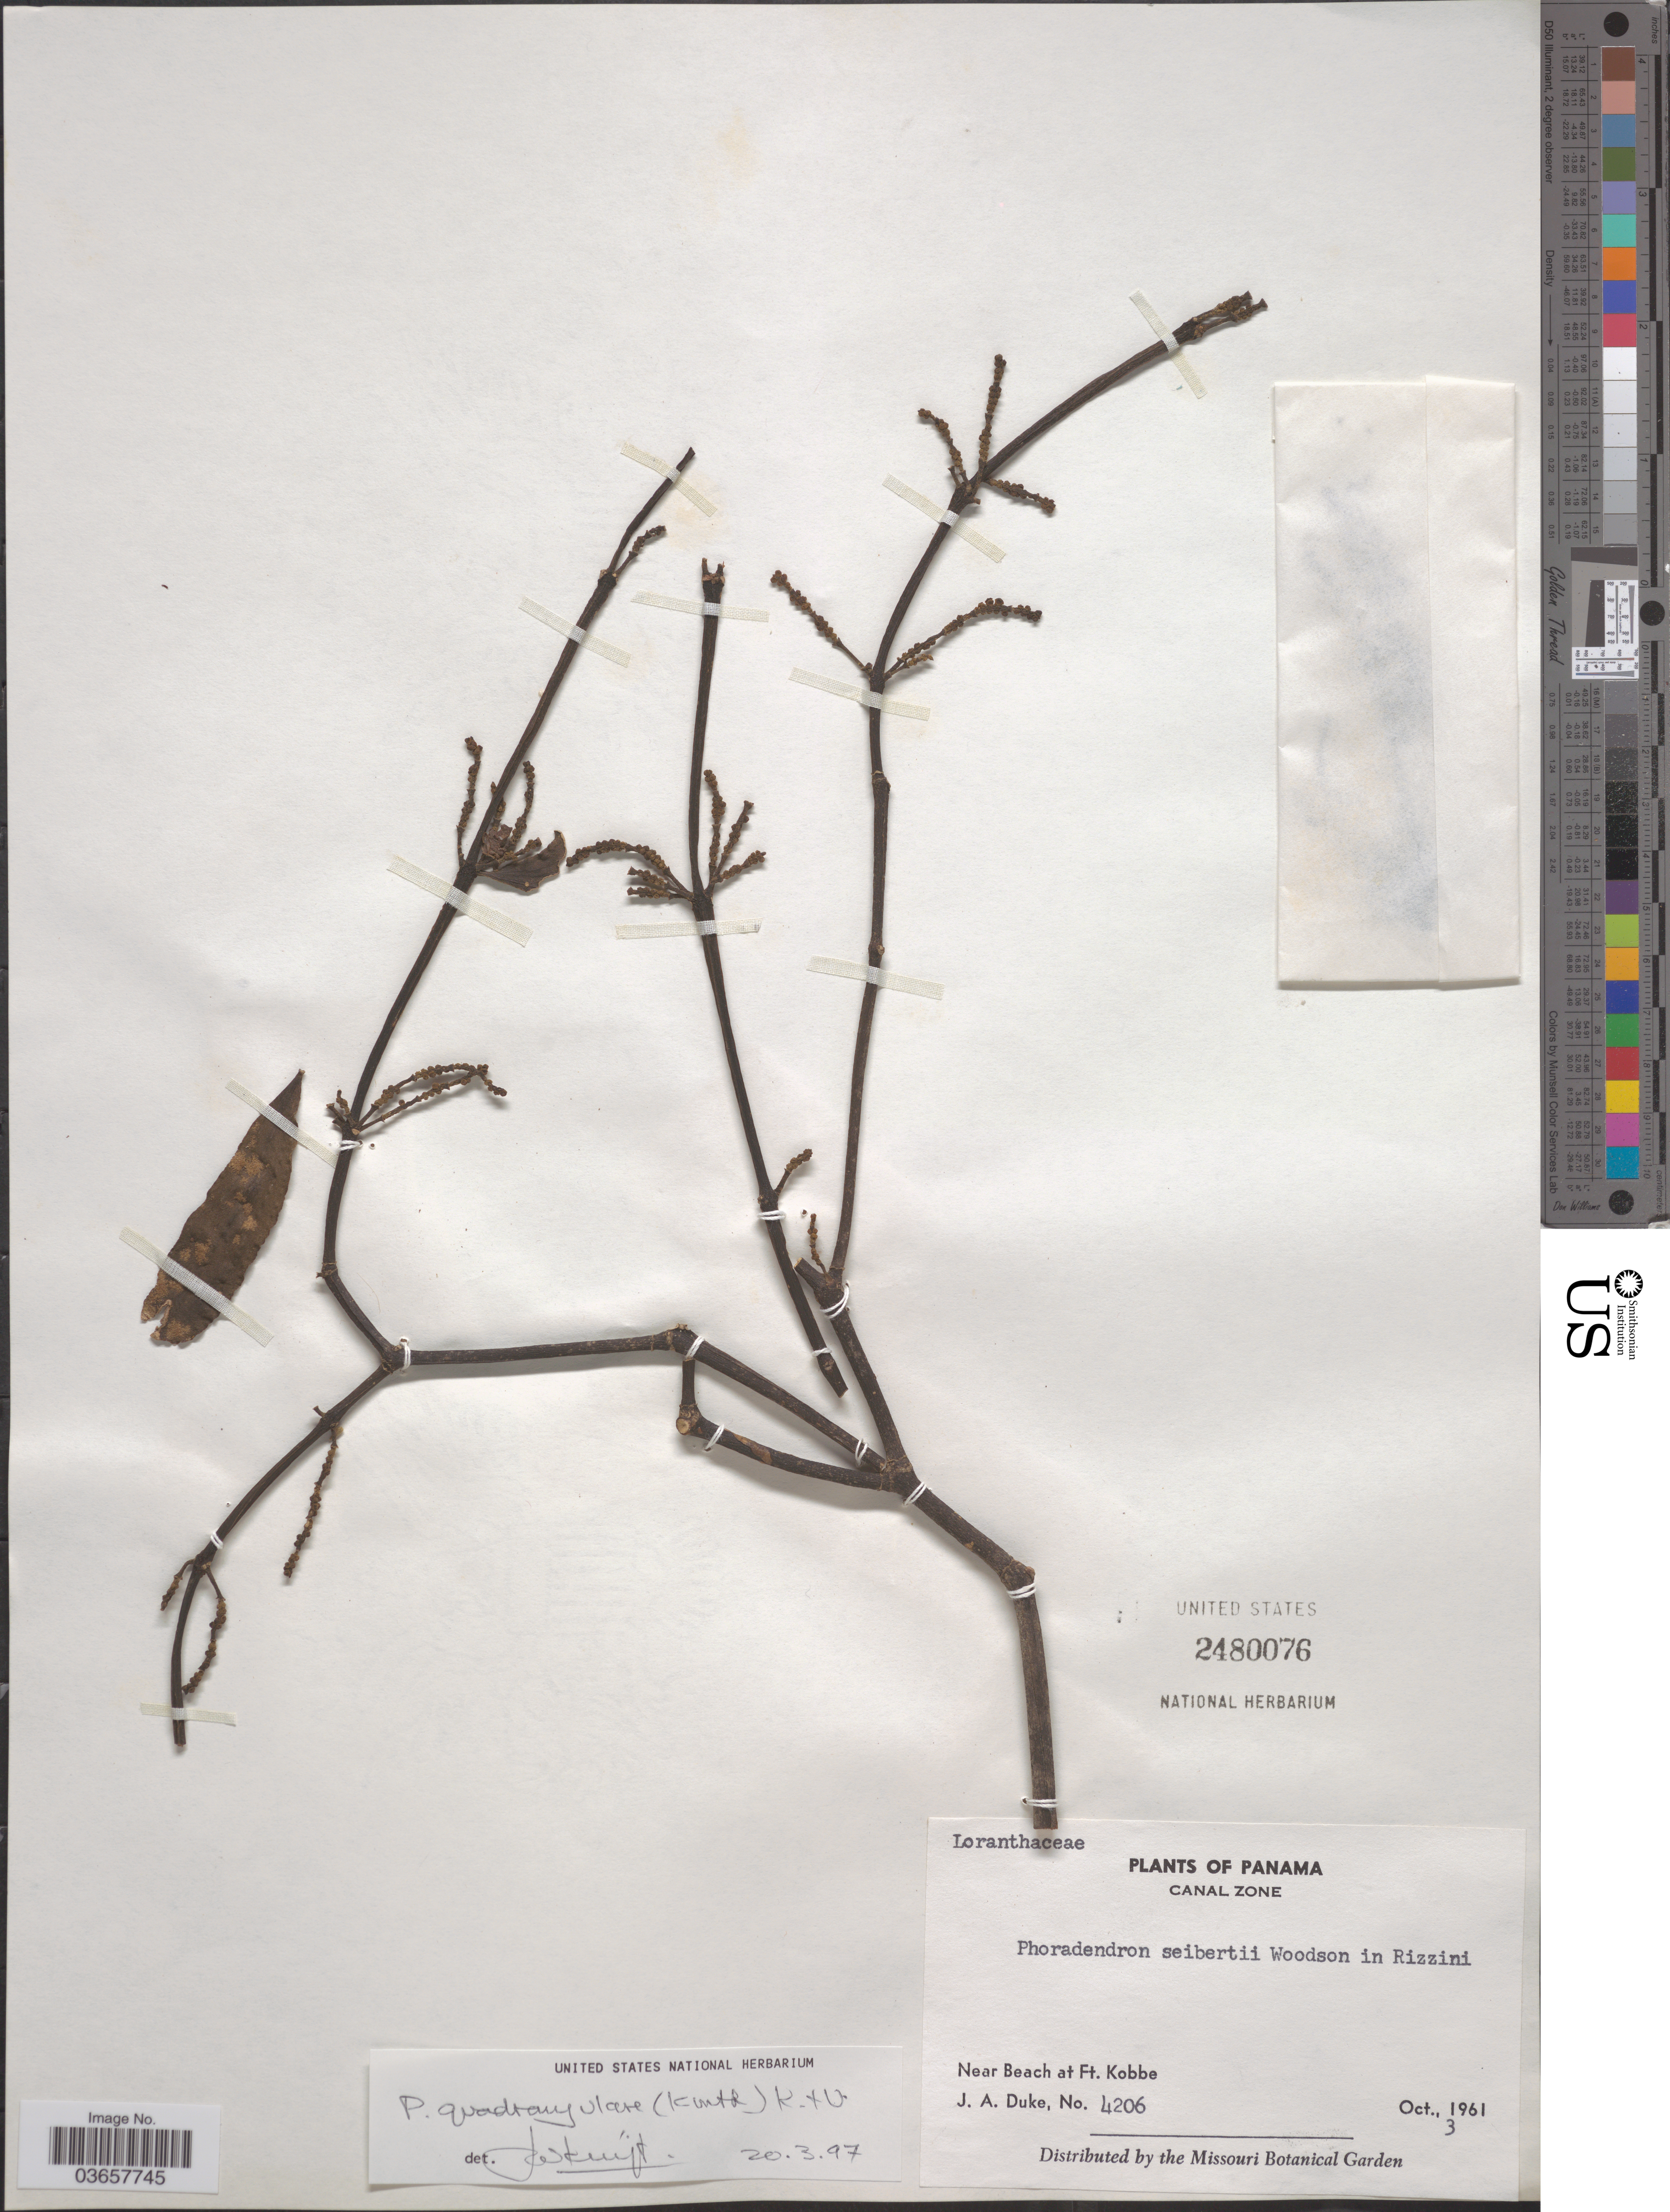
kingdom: Plantae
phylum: Tracheophyta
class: Magnoliopsida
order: Santalales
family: Viscaceae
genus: Phoradendron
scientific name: Phoradendron quadrangulare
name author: (Kunth) Griseb.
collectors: J. A. Duke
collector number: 4206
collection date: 1961-10-03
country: Panama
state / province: Colón / Panamá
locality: Canal Zone. Near Beach at Ft. Kobbe.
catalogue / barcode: US 2480076